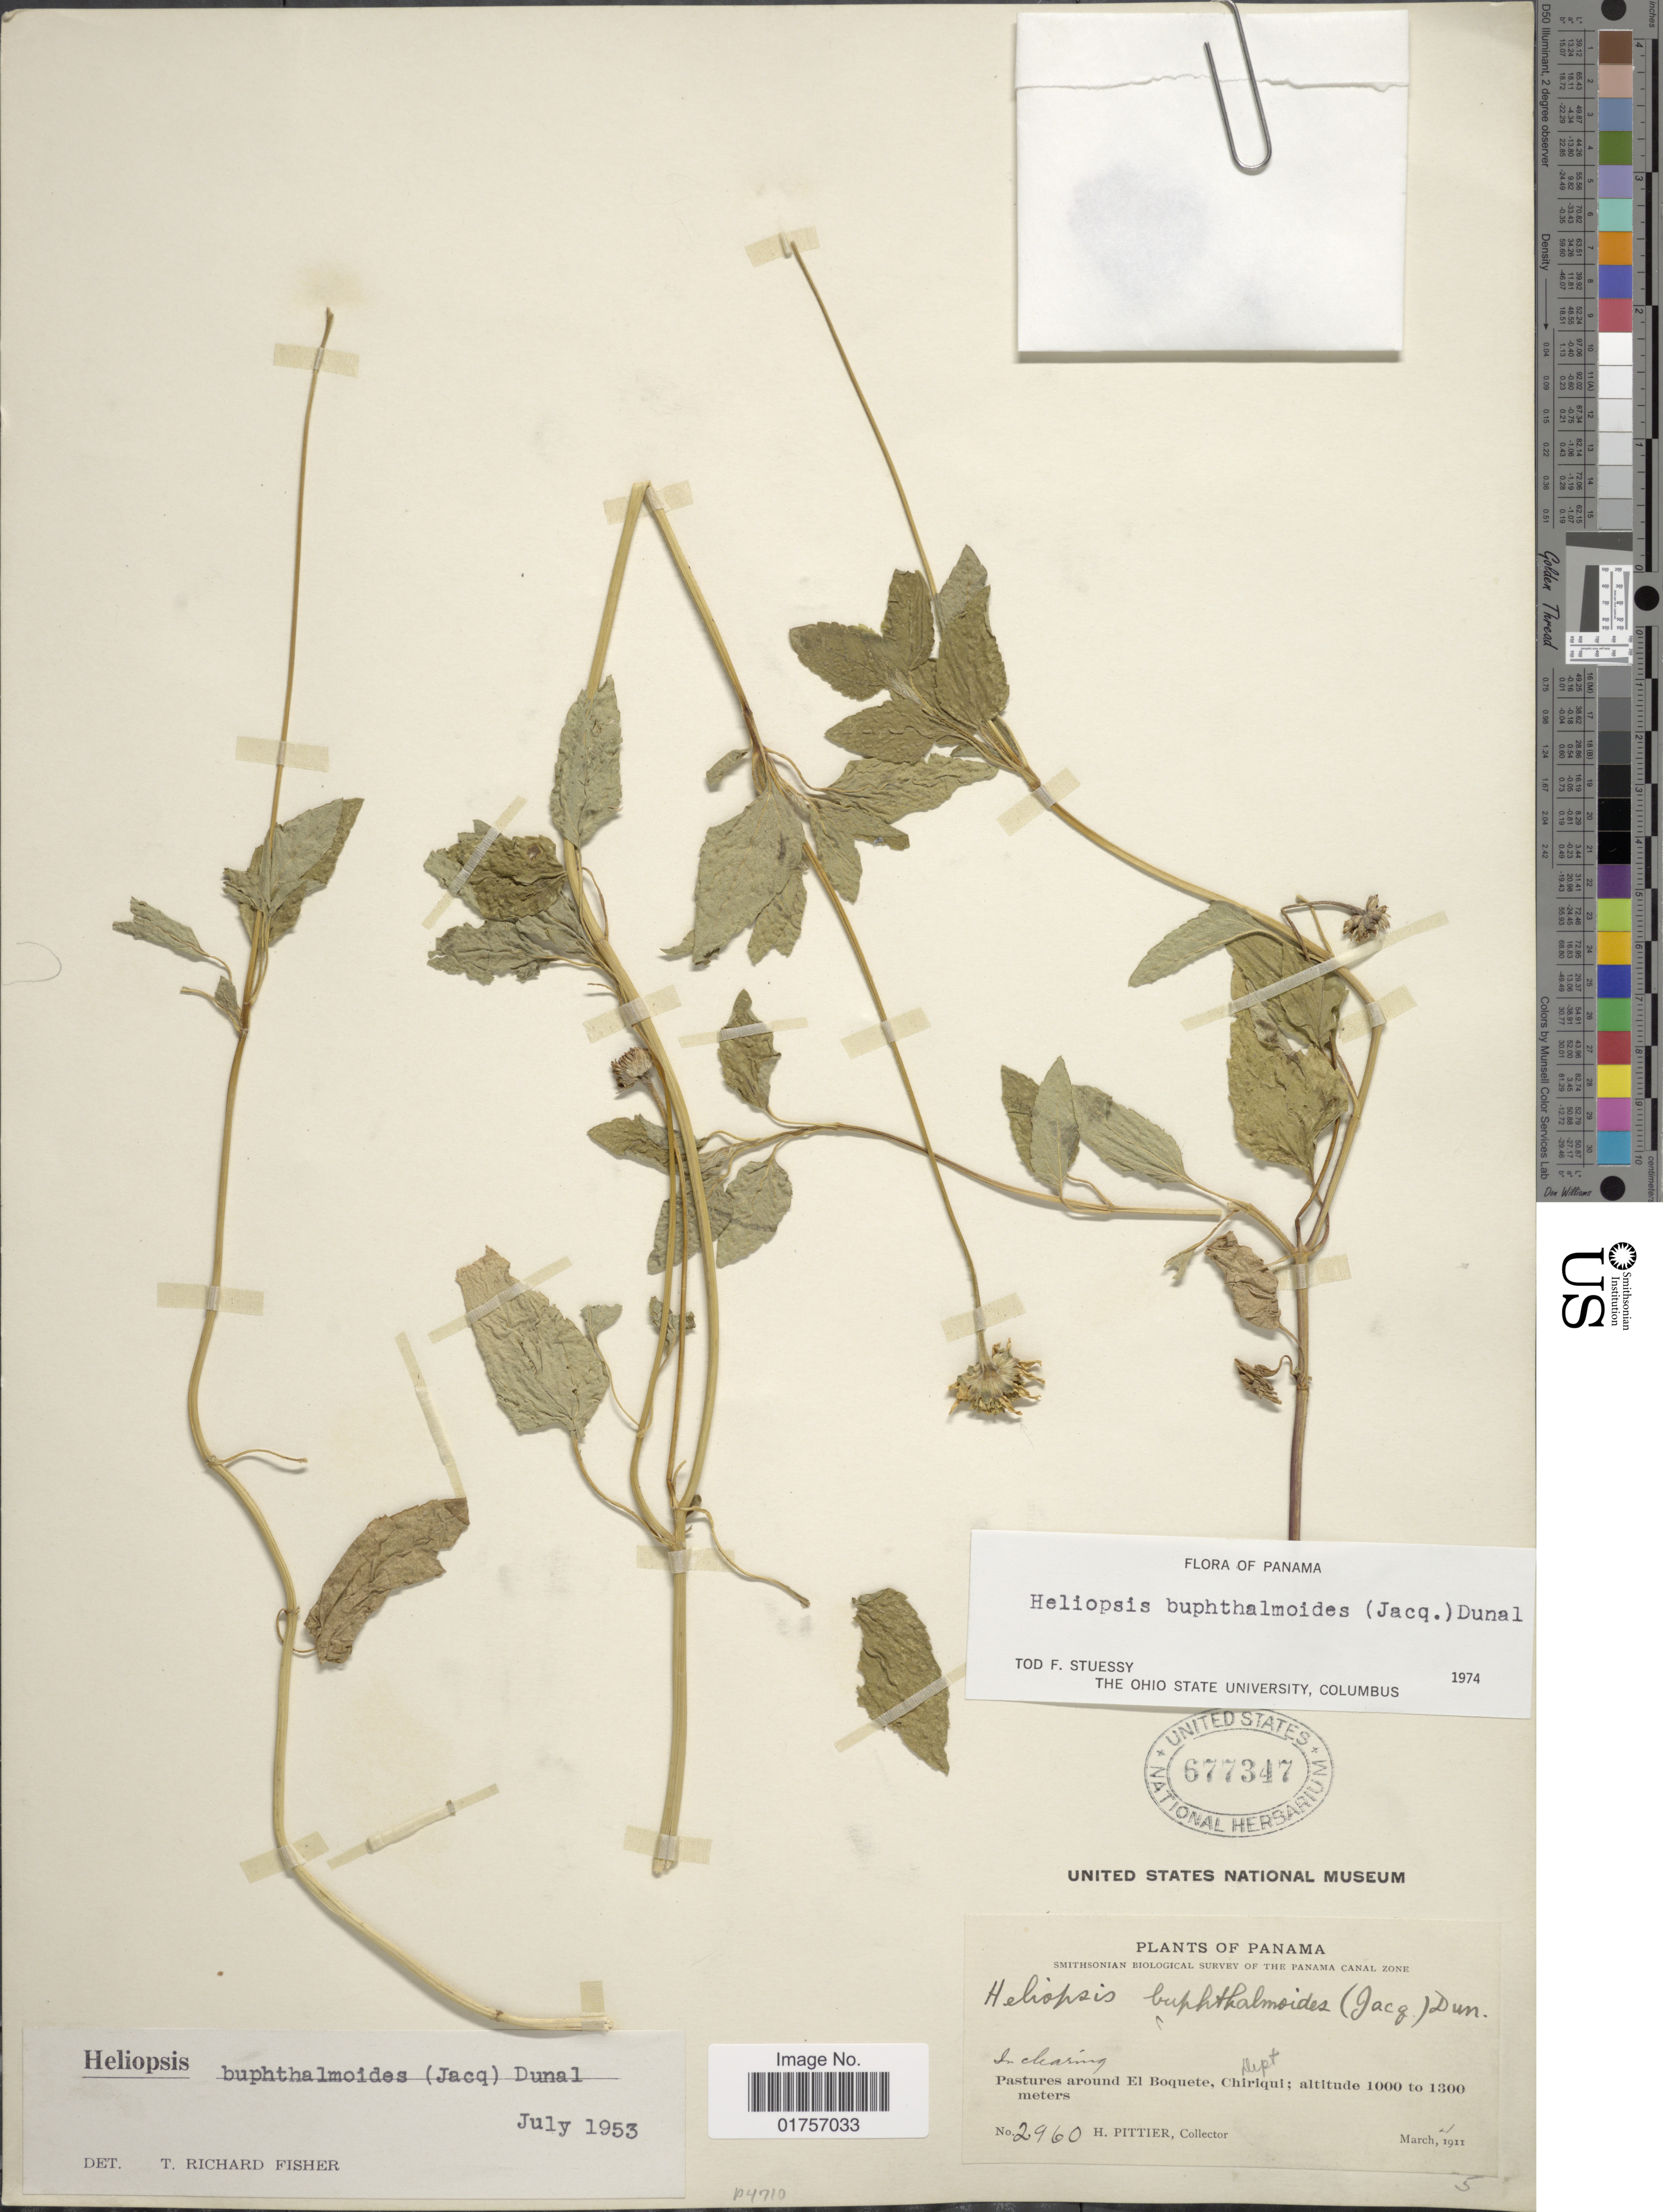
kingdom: Plantae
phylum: Tracheophyta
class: Magnoliopsida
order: Asterales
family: Asteraceae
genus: Heliopsis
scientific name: Heliopsis buphthalmoides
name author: (Jacq.) Dunal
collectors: H. F. Pittier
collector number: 2960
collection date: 1911-03-04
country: Panama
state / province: Chiriqui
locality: Panama Canal Zone. Around El Boquete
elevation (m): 1000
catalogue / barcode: US 677347